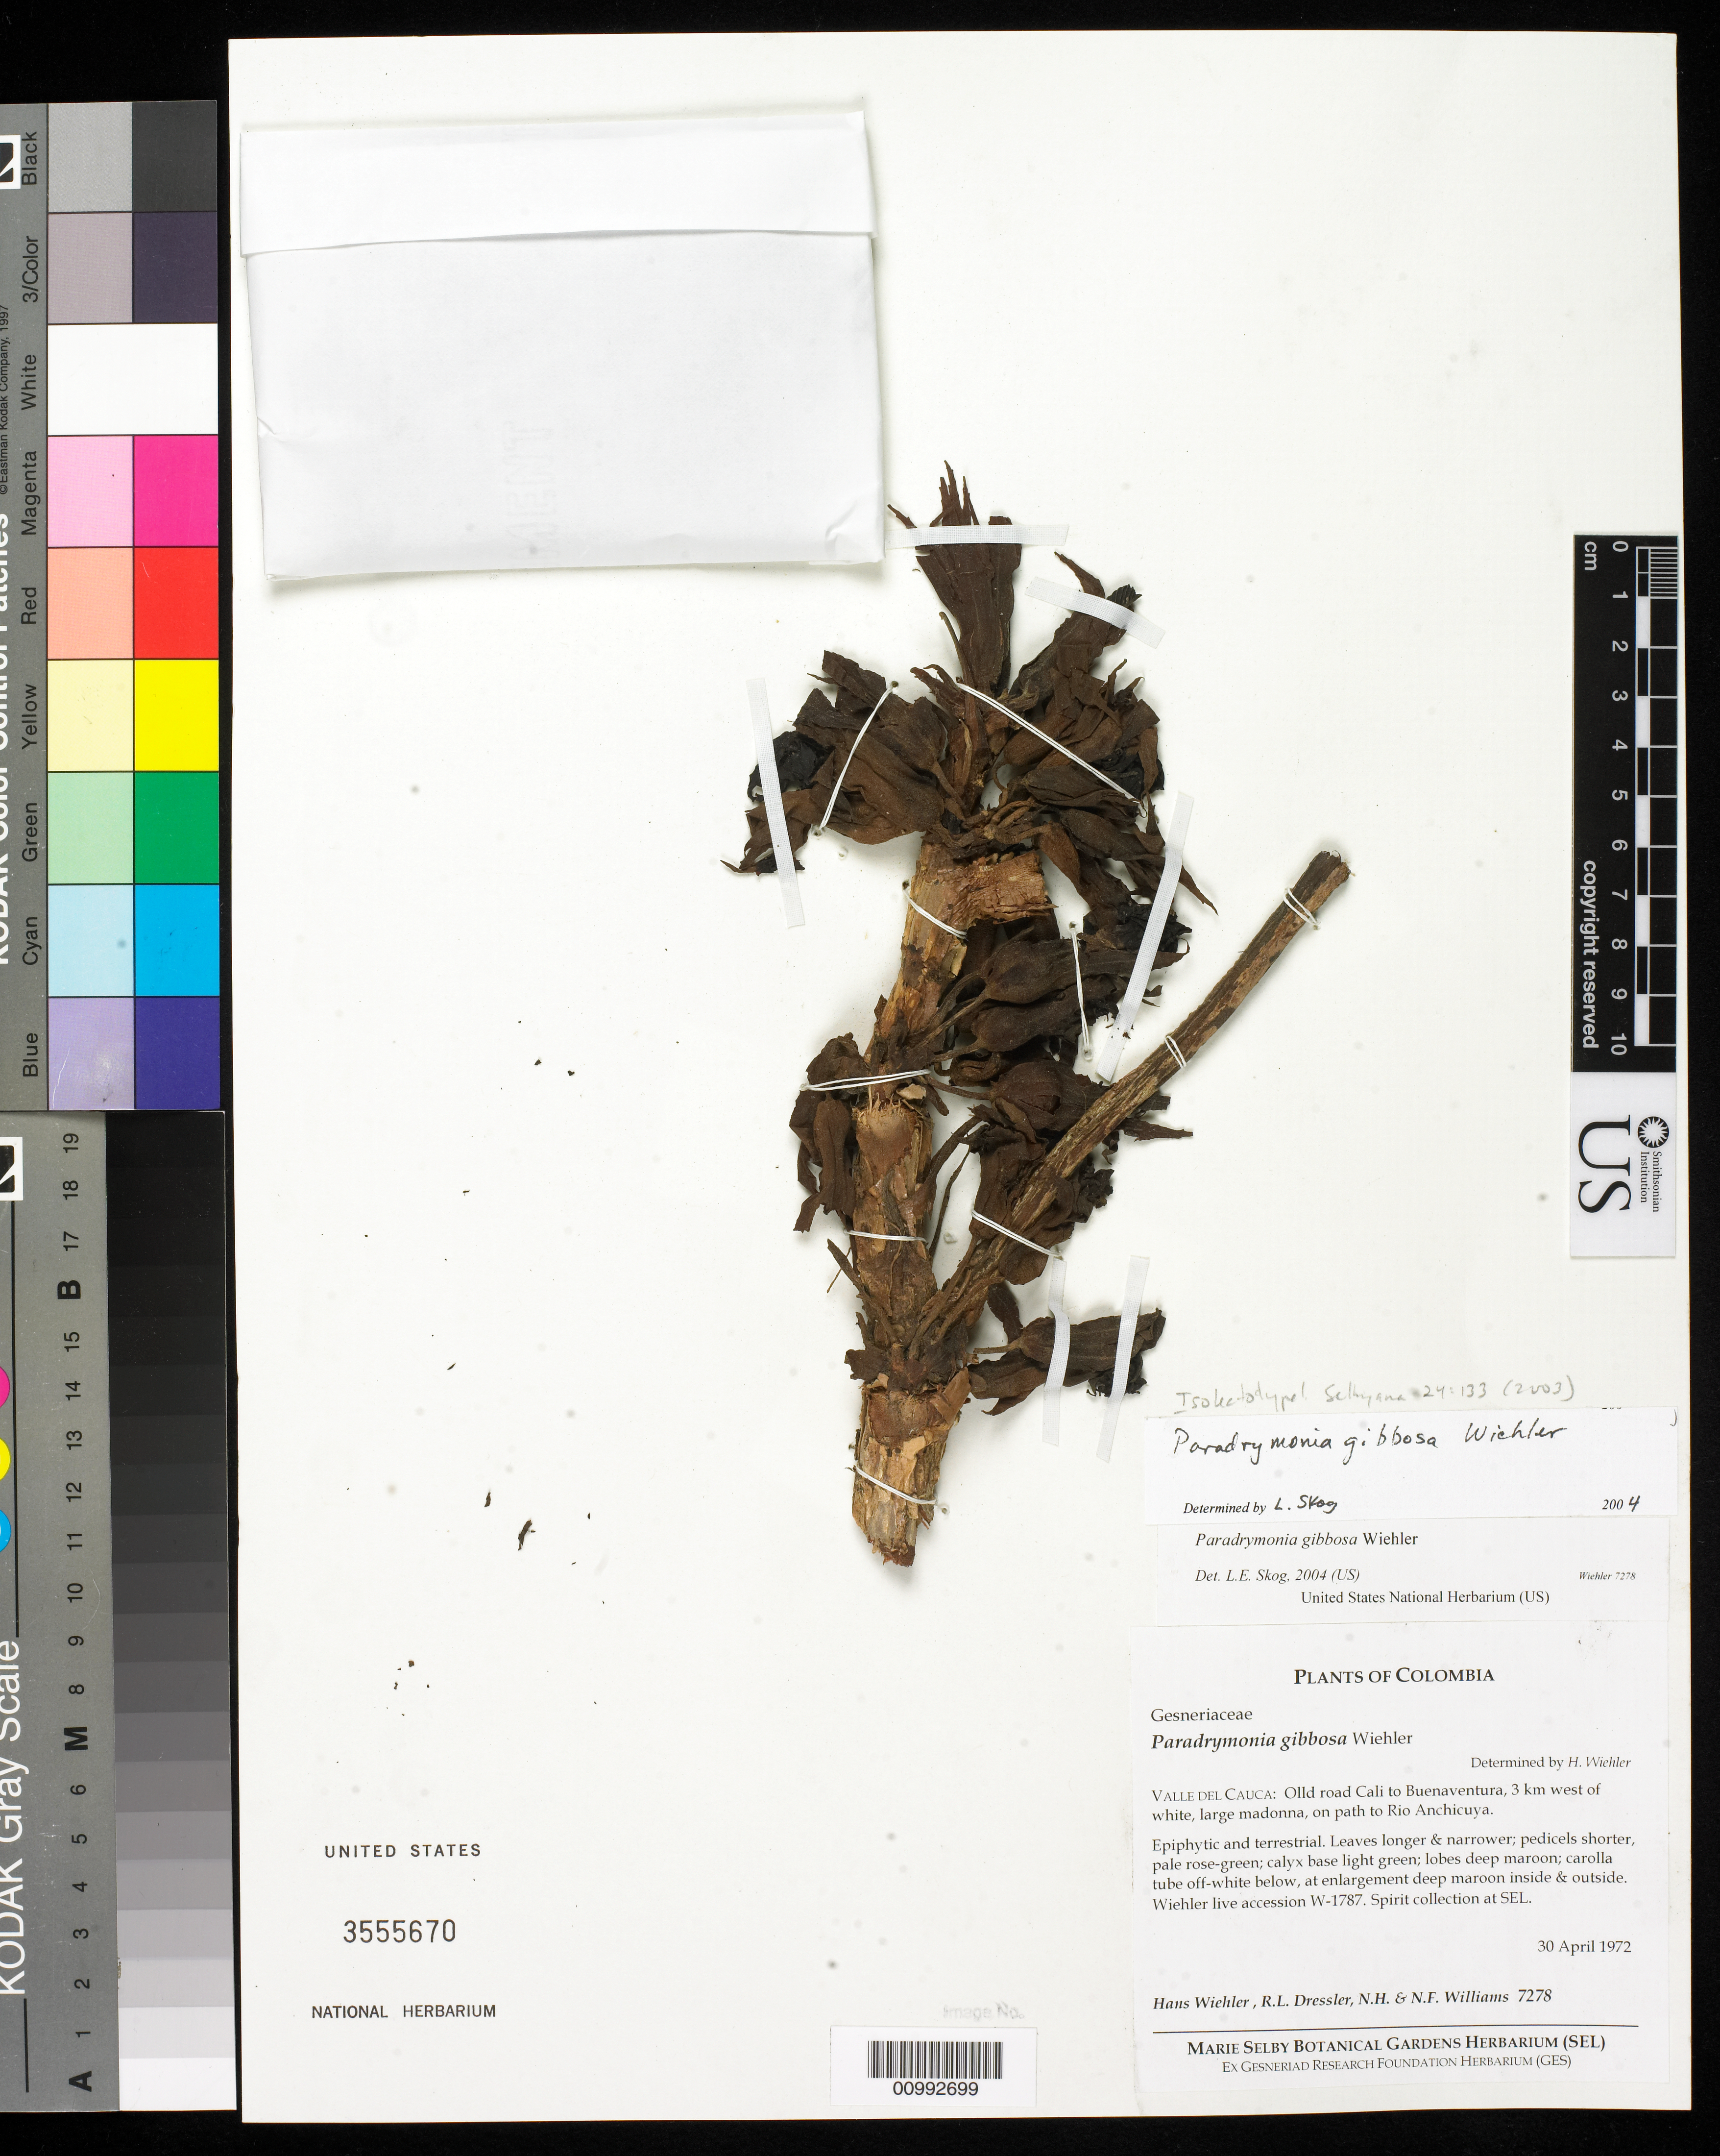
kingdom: Plantae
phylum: Tracheophyta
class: Magnoliopsida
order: Lamiales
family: Gesneriaceae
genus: Paradrymonia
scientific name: Paradrymonia gibbosa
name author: Wiehler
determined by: Skog, Laurence E.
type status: Isolectotype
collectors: H. J. Wiehler, R. Dressler, N. H. Williams & N. Williams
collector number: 7278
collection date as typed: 30 Apr 1972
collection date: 1972-04-30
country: Colombia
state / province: Valle del Cauca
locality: Valle del Cauca: old road Cali to Buenaventura, 3 km west of white, large madonna, on path to rio Anchicuya.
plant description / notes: Wiehler live accession W-1787. Spirit collection at SEL.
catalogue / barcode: US 3555670